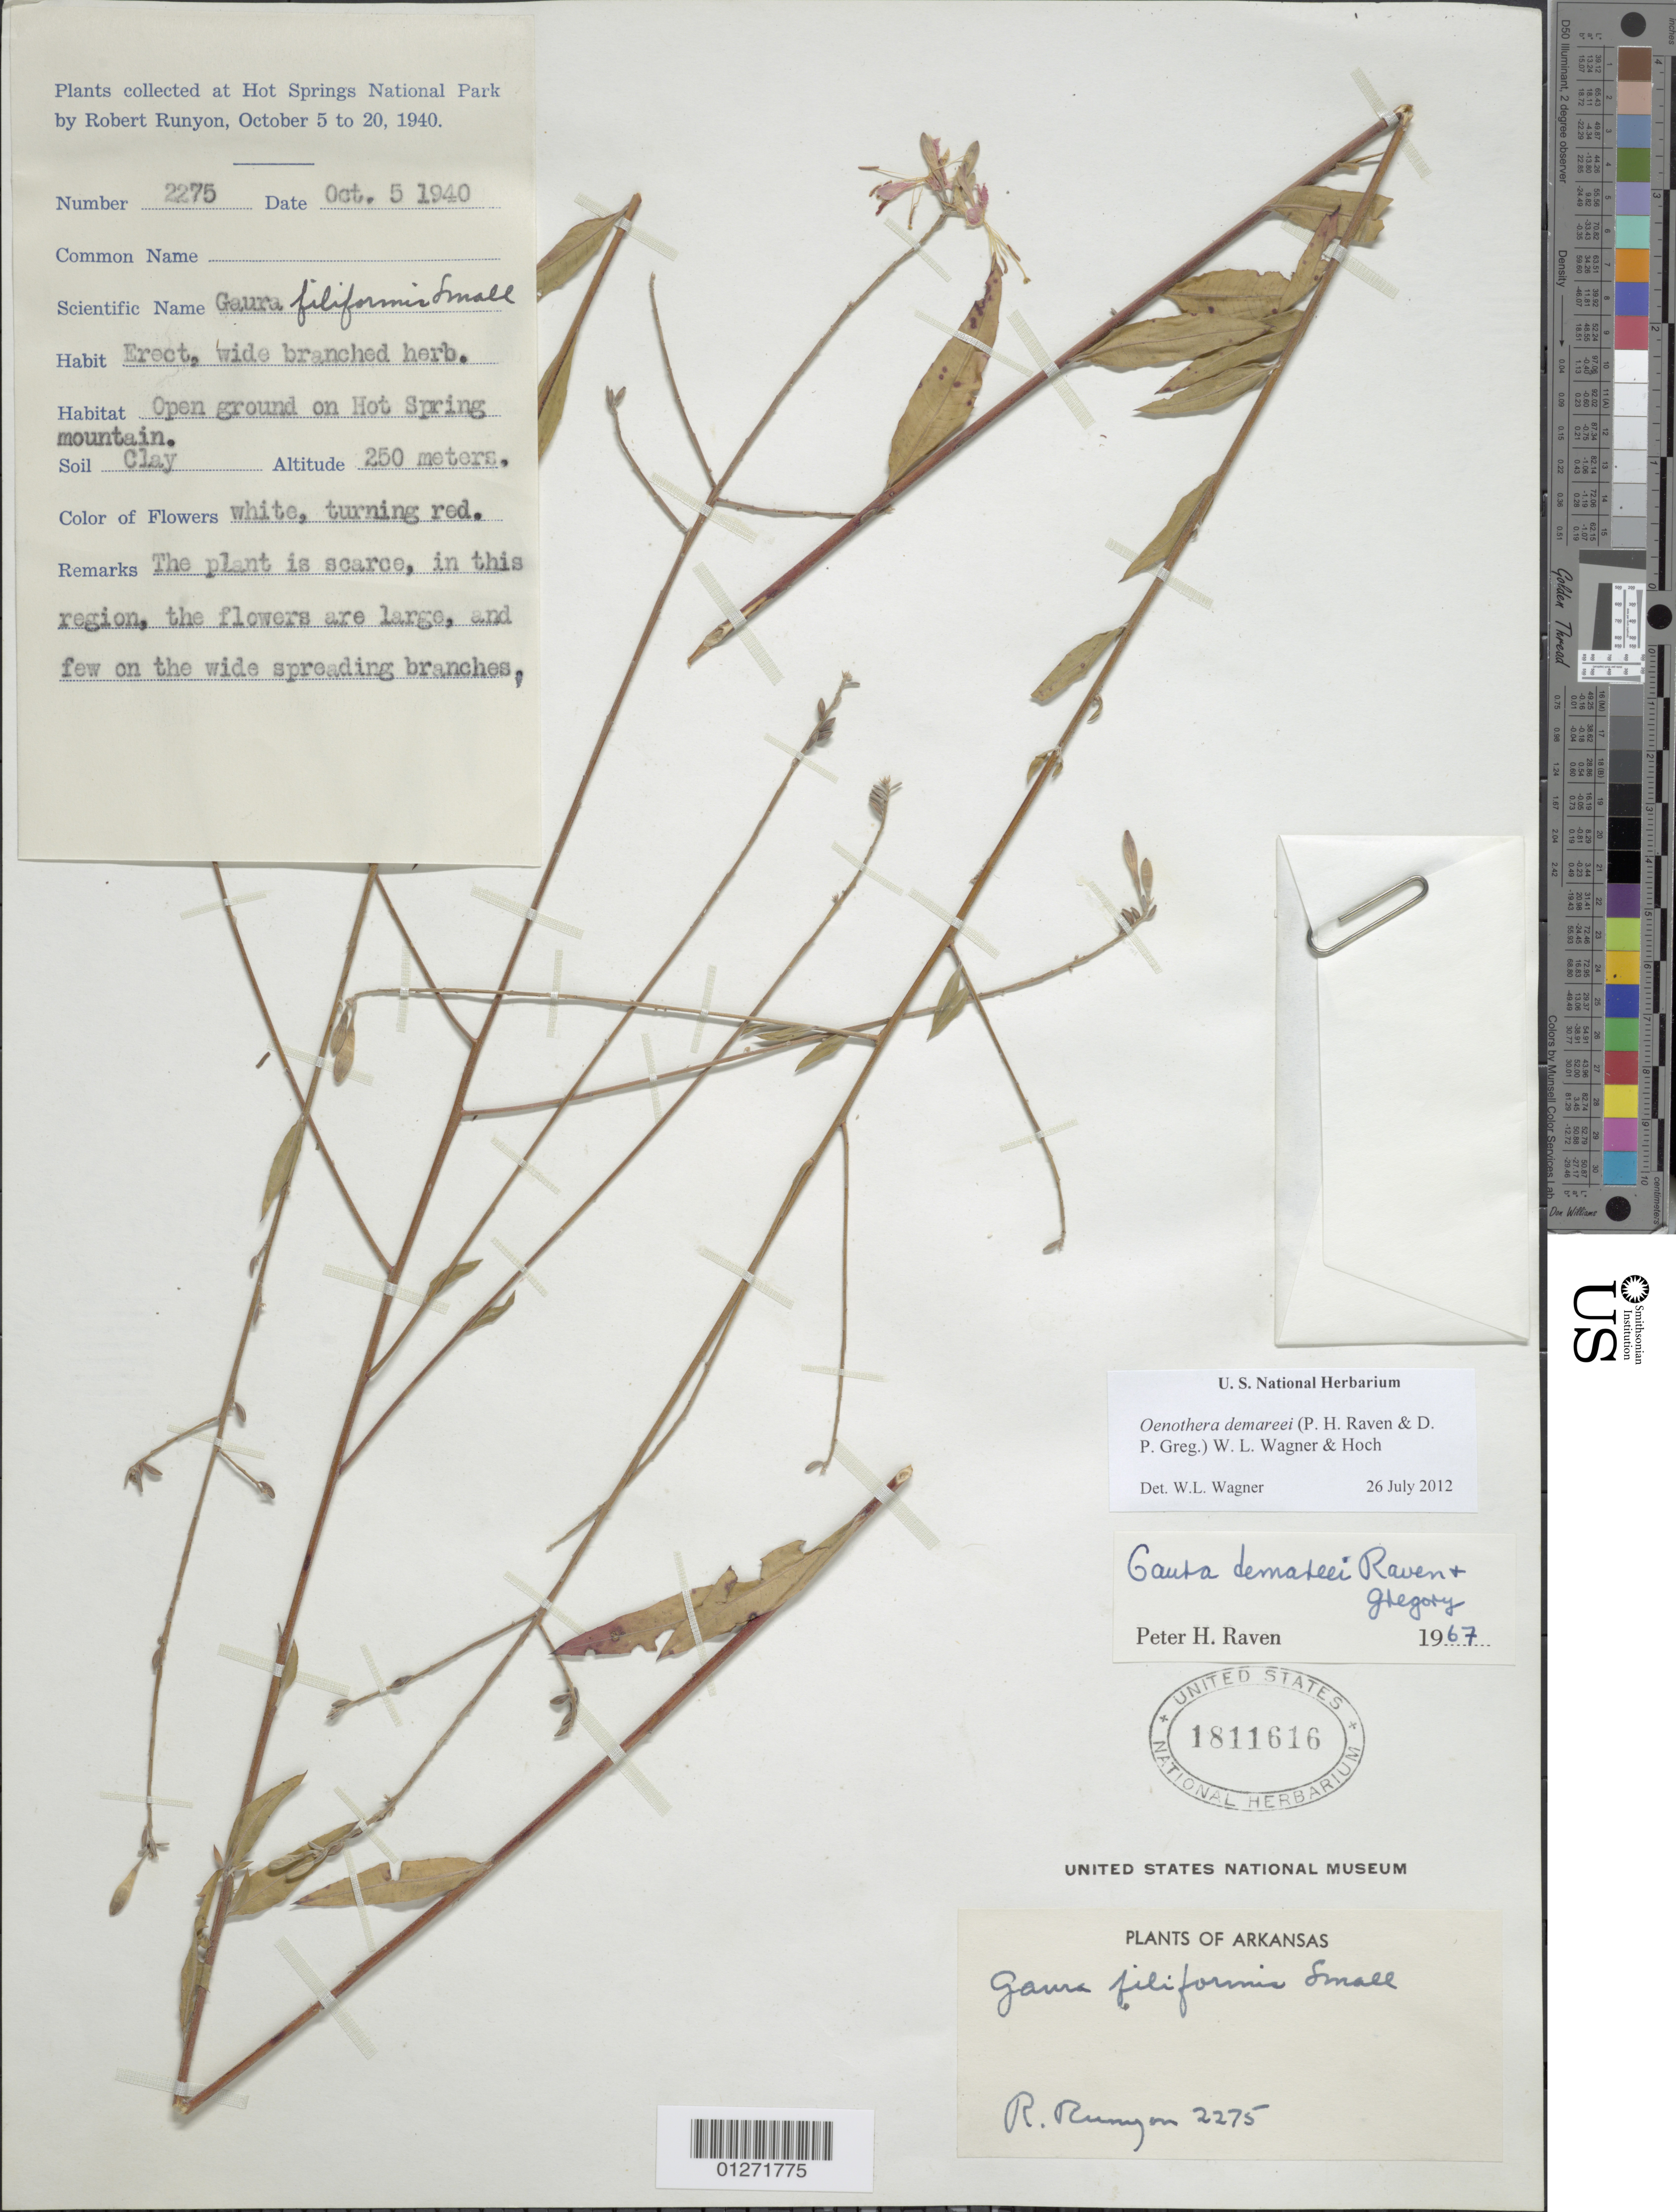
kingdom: Plantae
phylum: Tracheophyta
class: Magnoliopsida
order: Myrtales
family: Onagraceae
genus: Oenothera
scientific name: Oenothera demareei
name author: (P.H. Raven & D.P. Greg.) W.L. Wagner & Hoch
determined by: Wagner, W. L., (BOT), Smithsonian Institution - National Museum of Natural History (UNITED STATES)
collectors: R. Runyon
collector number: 2275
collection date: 1940-10-05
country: United States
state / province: Arkansas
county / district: Garland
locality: Hot Springs National Park, open ground Hot Spring mountain.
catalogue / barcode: US 1811616